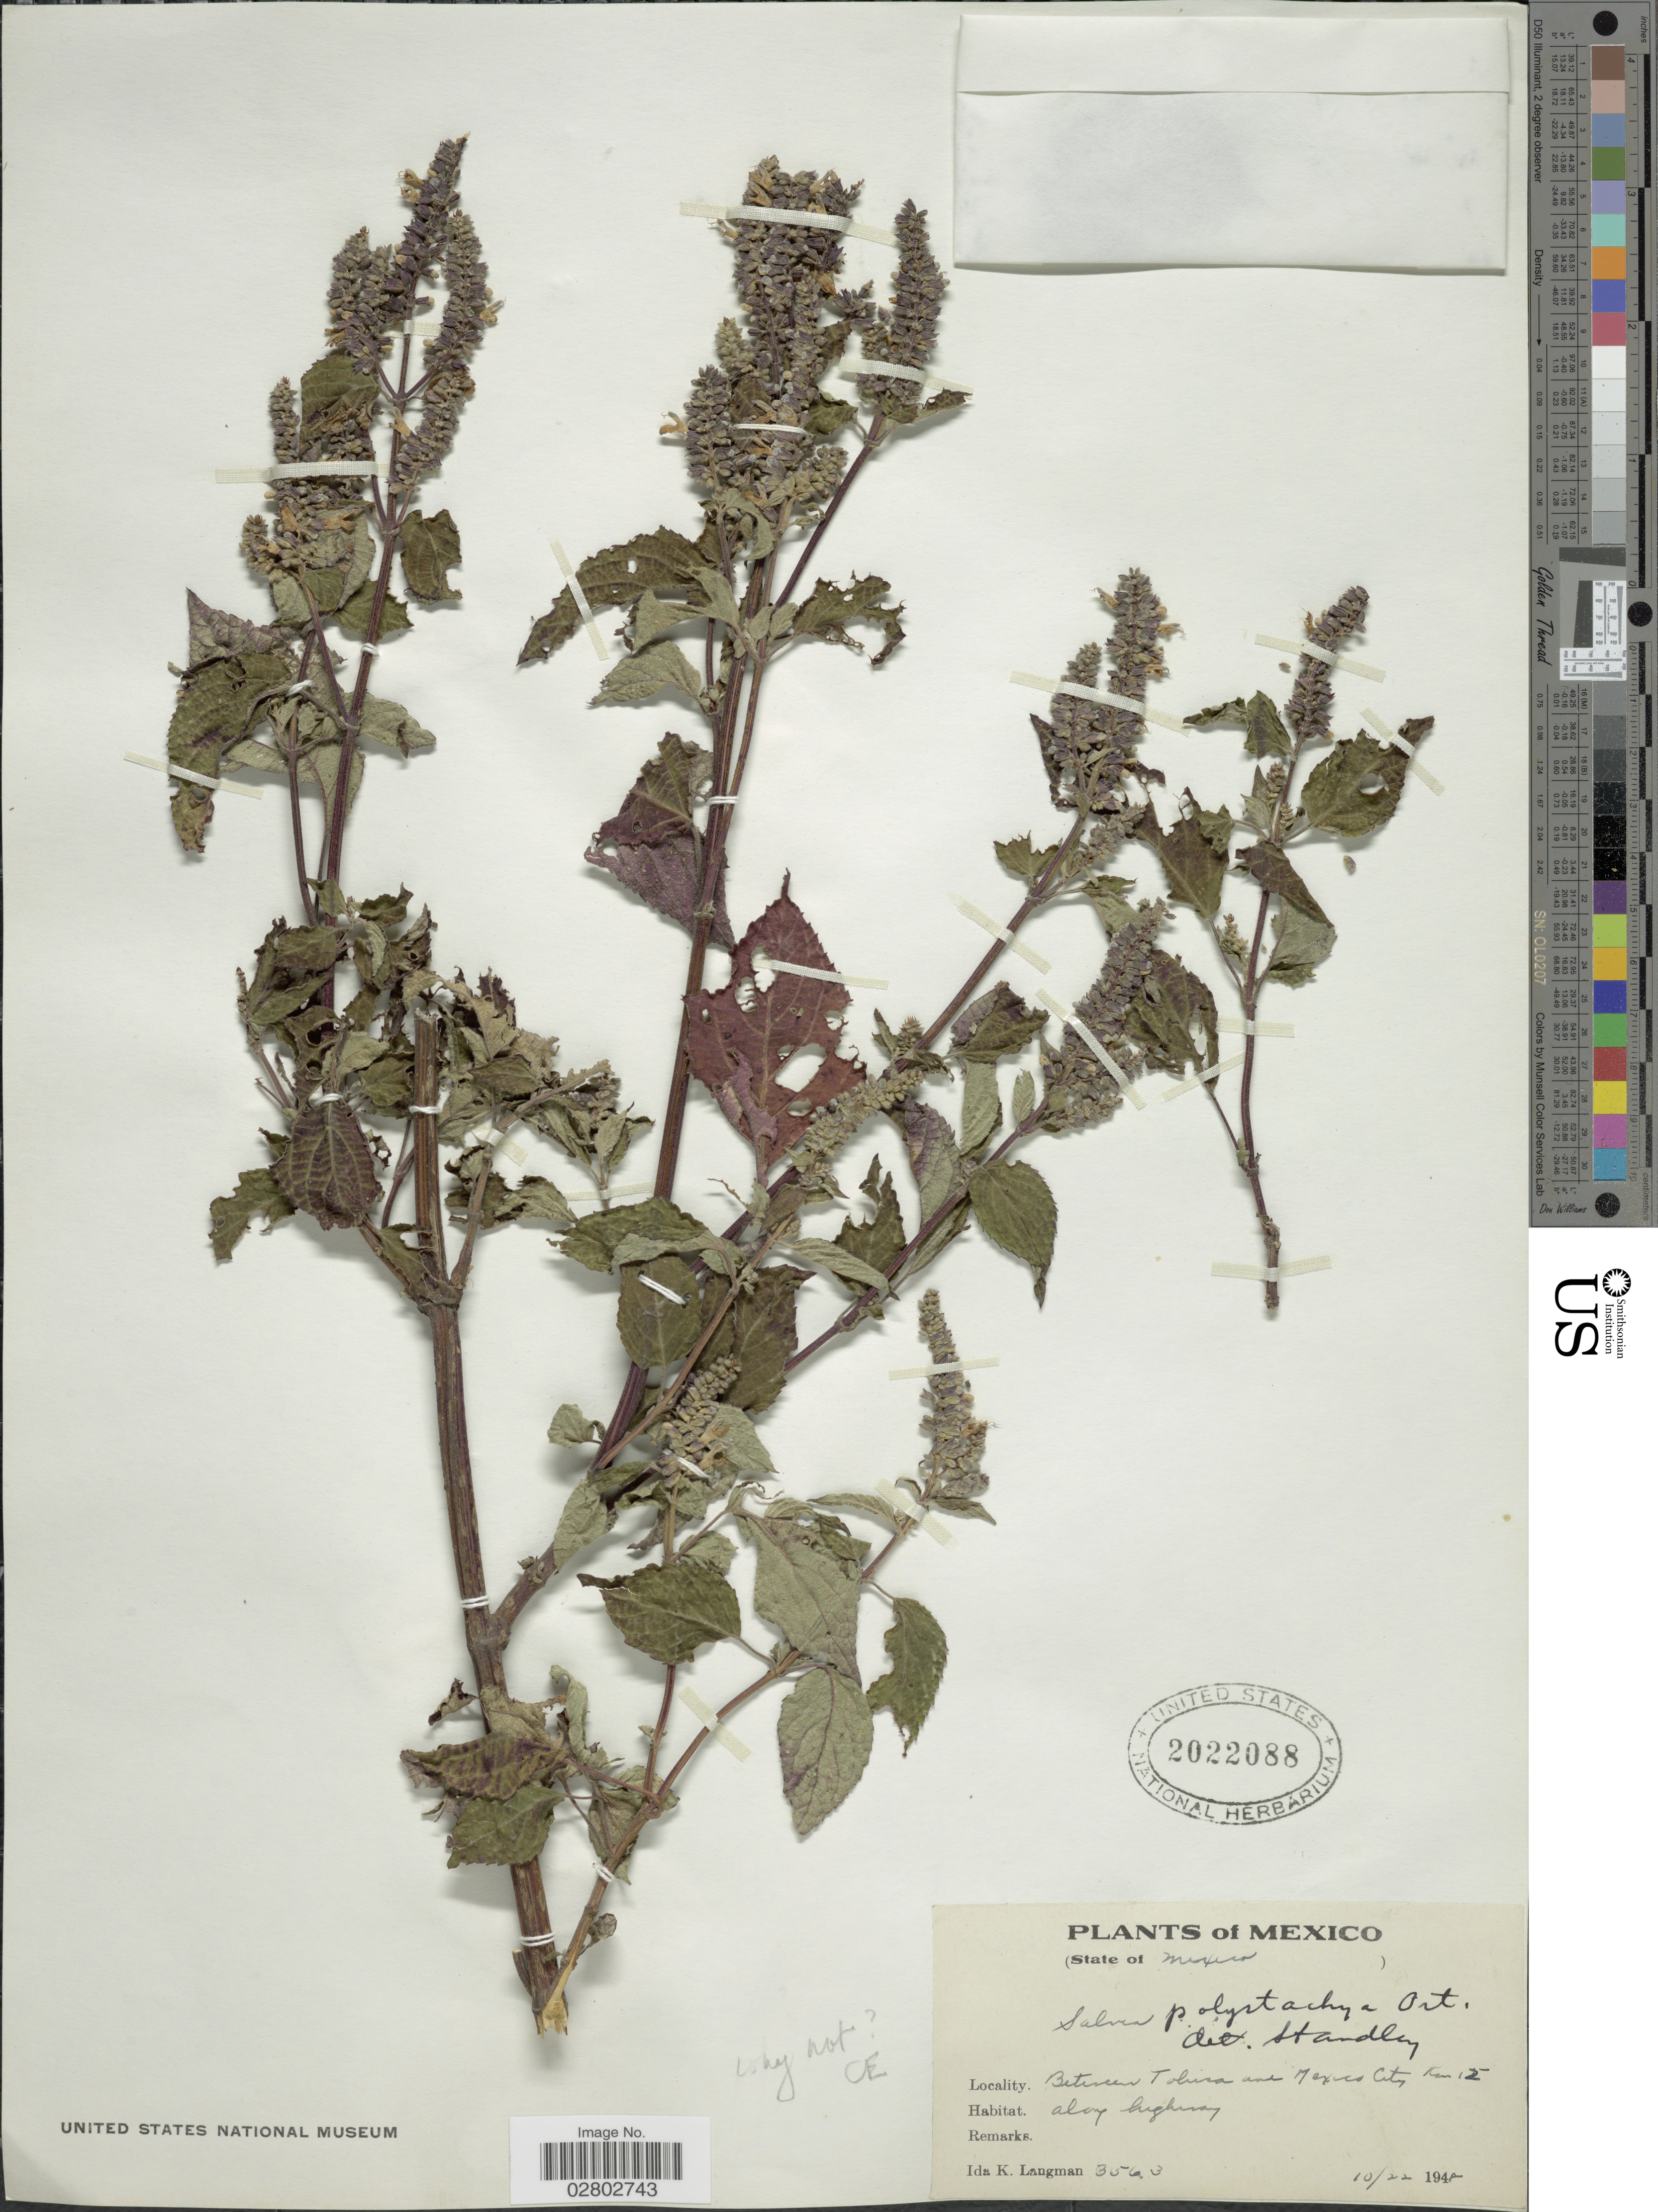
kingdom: Plantae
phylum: Tracheophyta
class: Magnoliopsida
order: Lamiales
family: Lamiaceae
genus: Salvia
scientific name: Salvia polystachya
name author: Cav.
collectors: I. K. Langman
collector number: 3563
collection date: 1948-10-22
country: Mexico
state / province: México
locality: State of Mexico, Between Toluca and Mexico City, Km 12, along highway.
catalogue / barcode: US 2022088